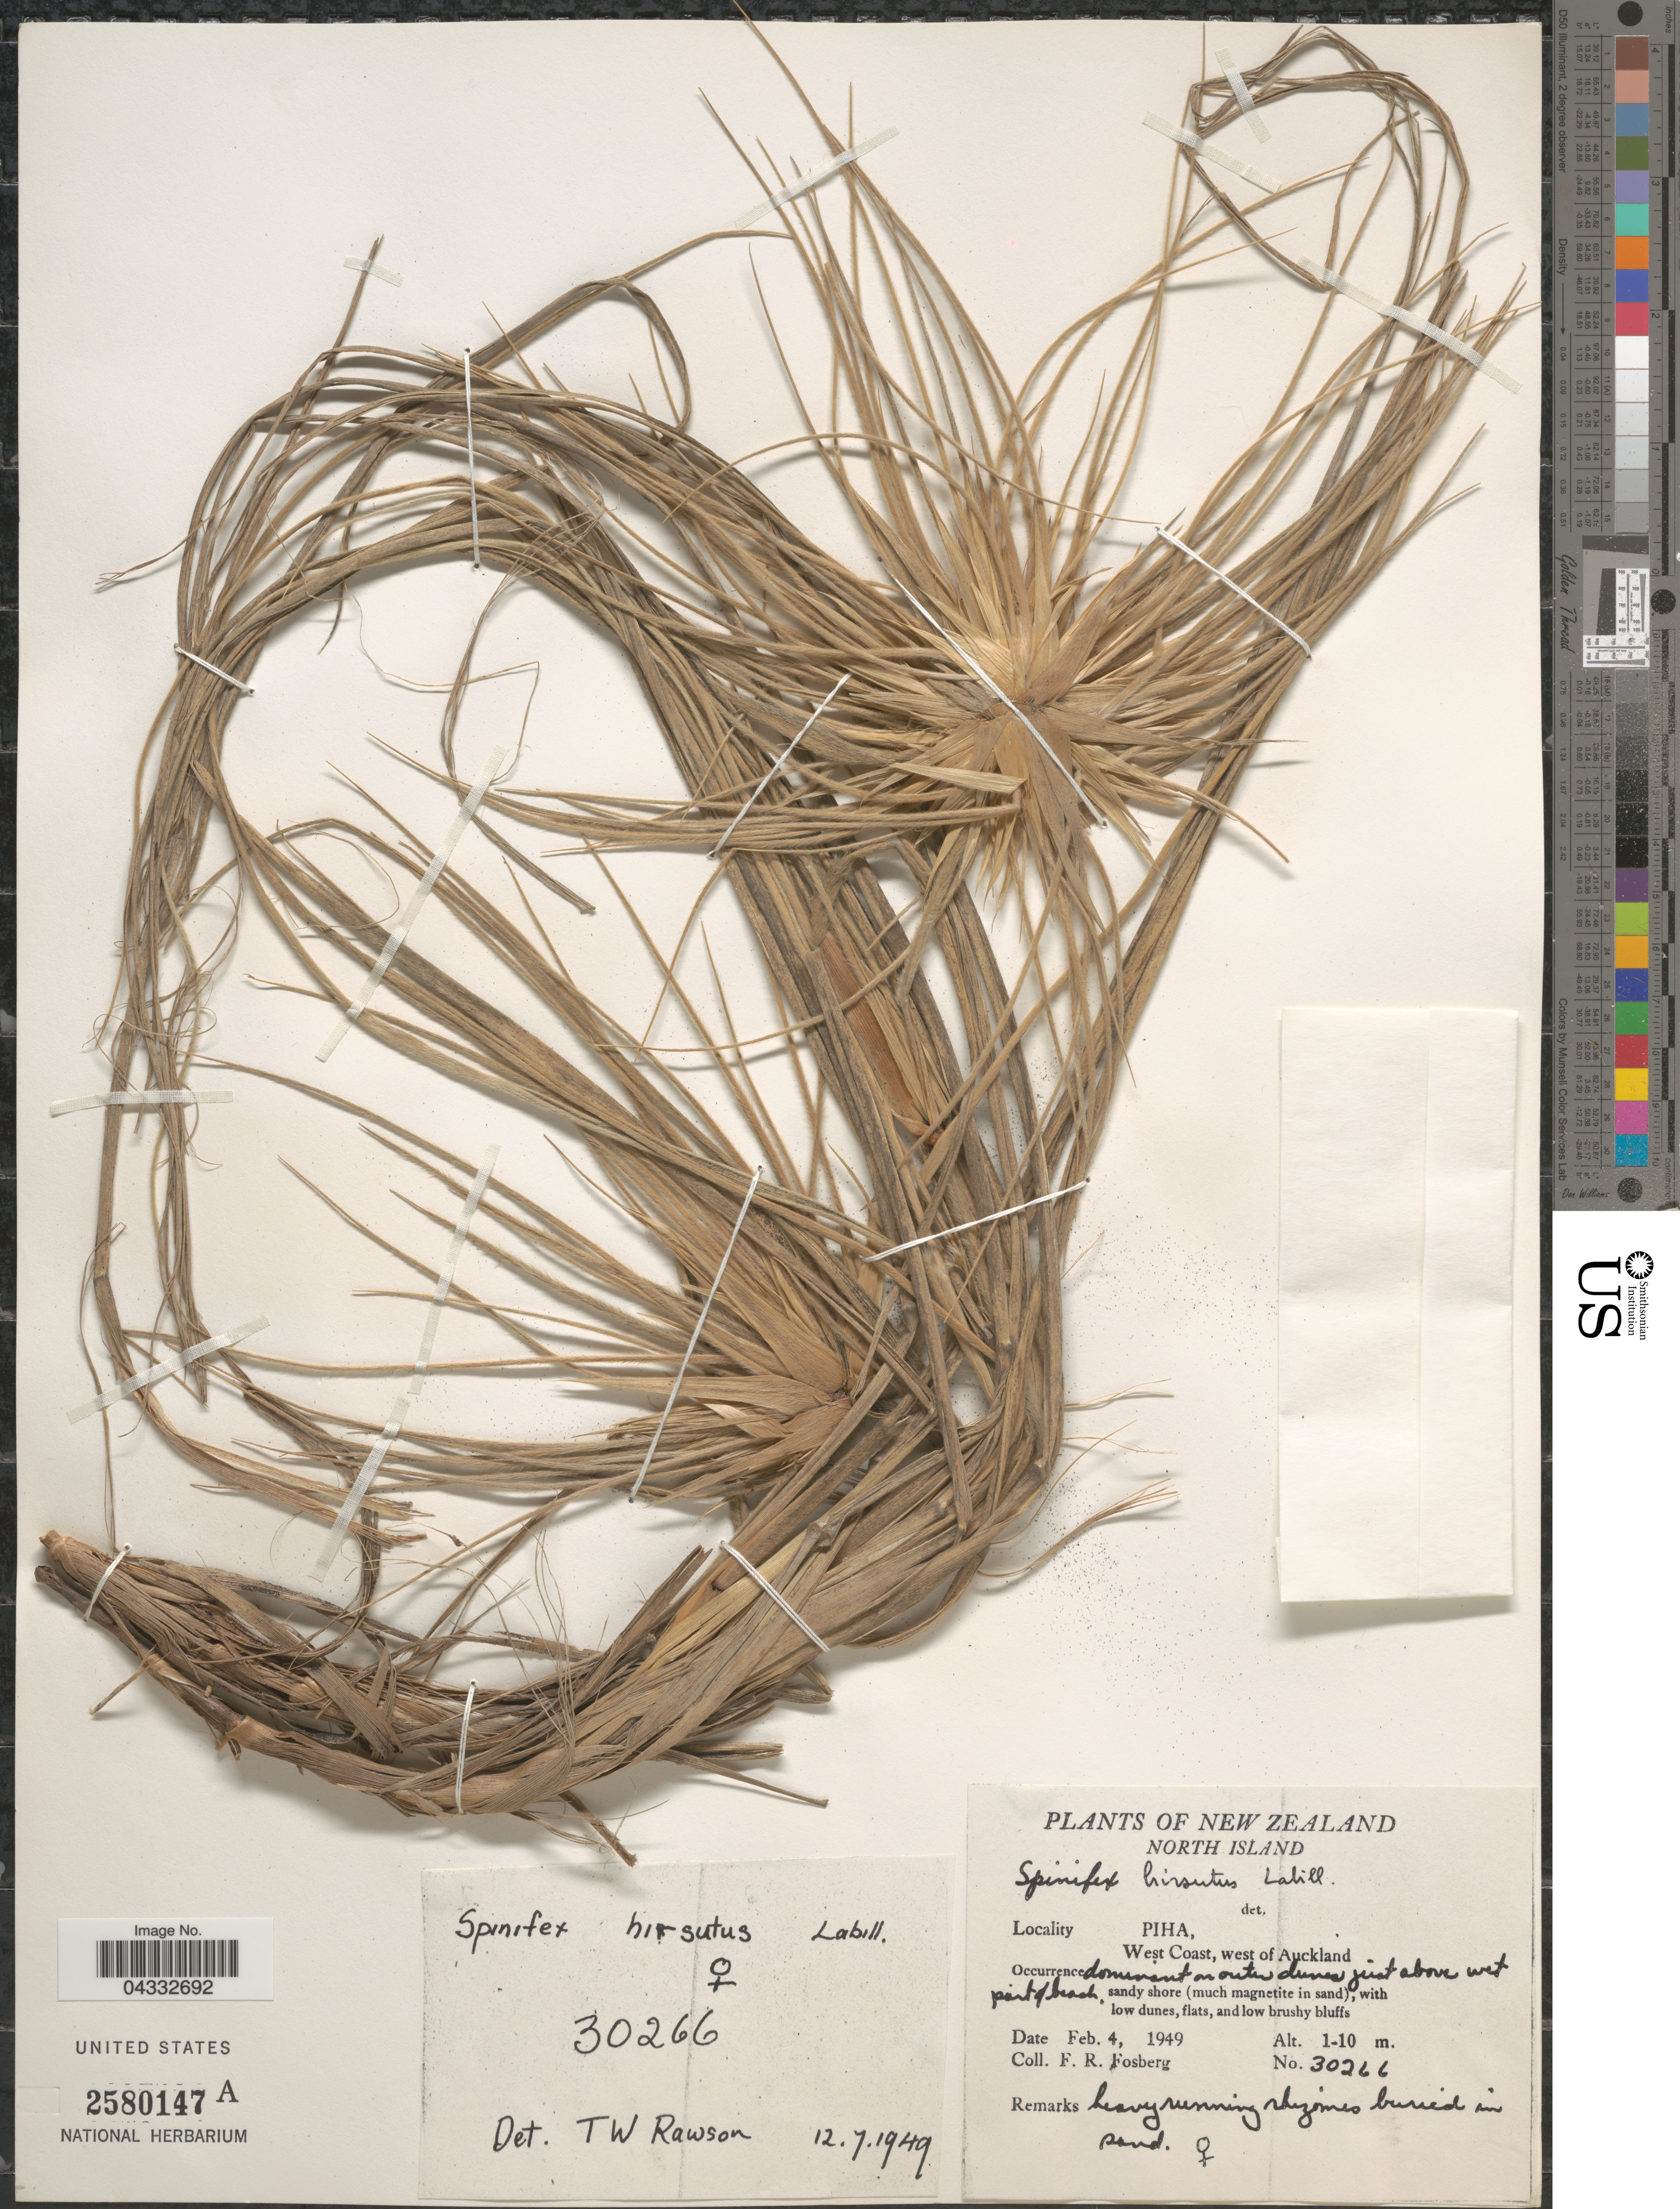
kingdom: Plantae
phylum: Tracheophyta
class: Liliopsida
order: Poales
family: Poaceae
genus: Spinifex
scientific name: Spinifex hirsutus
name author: Labill.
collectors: F. R. Fosberg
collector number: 30266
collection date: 1949-02-04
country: New Zealand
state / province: Auckland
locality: North Island. Piha, West Coast, west of Auckland.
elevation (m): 1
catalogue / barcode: US 2580147A